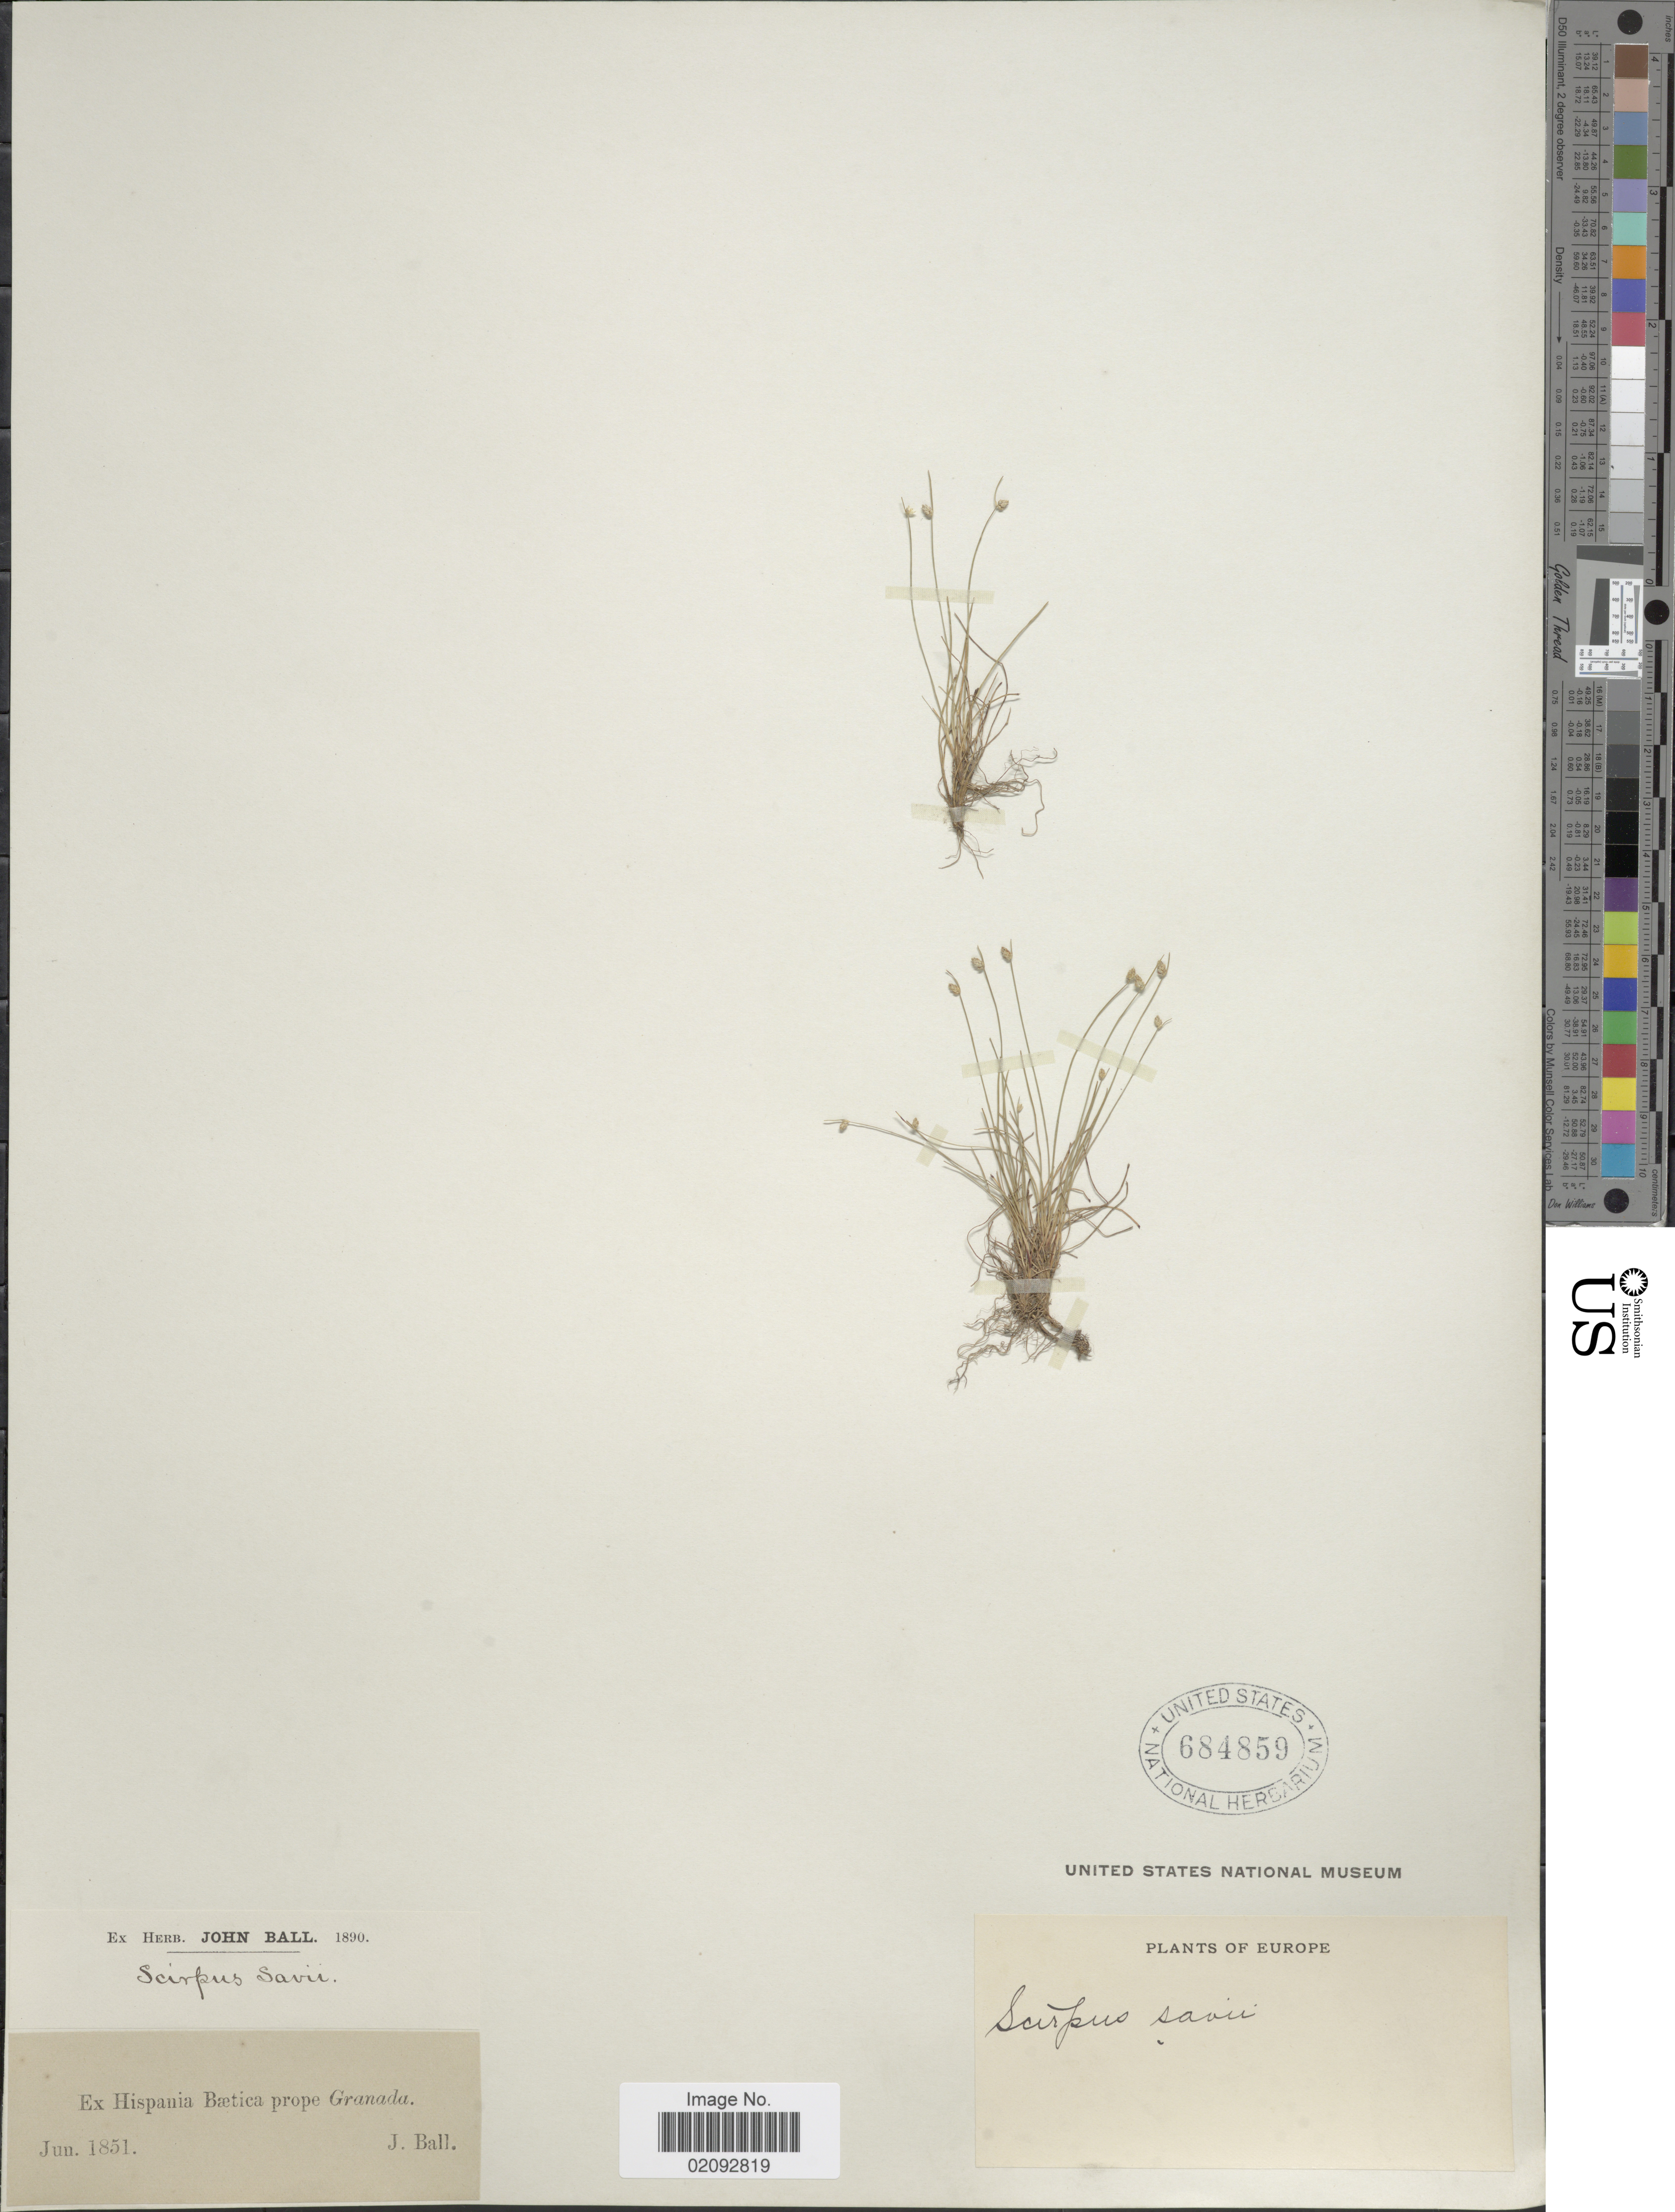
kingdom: Plantae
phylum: Tracheophyta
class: Liliopsida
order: Poales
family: Cyperaceae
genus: Isolepis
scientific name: Isolepis cernua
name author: (Vahl) Roem. & Schult.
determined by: Strong, Mark T., (BOT), Smithsonian Institution - National Museum of Natural History (UNITED STATES)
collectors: J. Ball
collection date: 1851-06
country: Grenada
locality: Hispania Bætica prope Granada, Europe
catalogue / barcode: US 684859